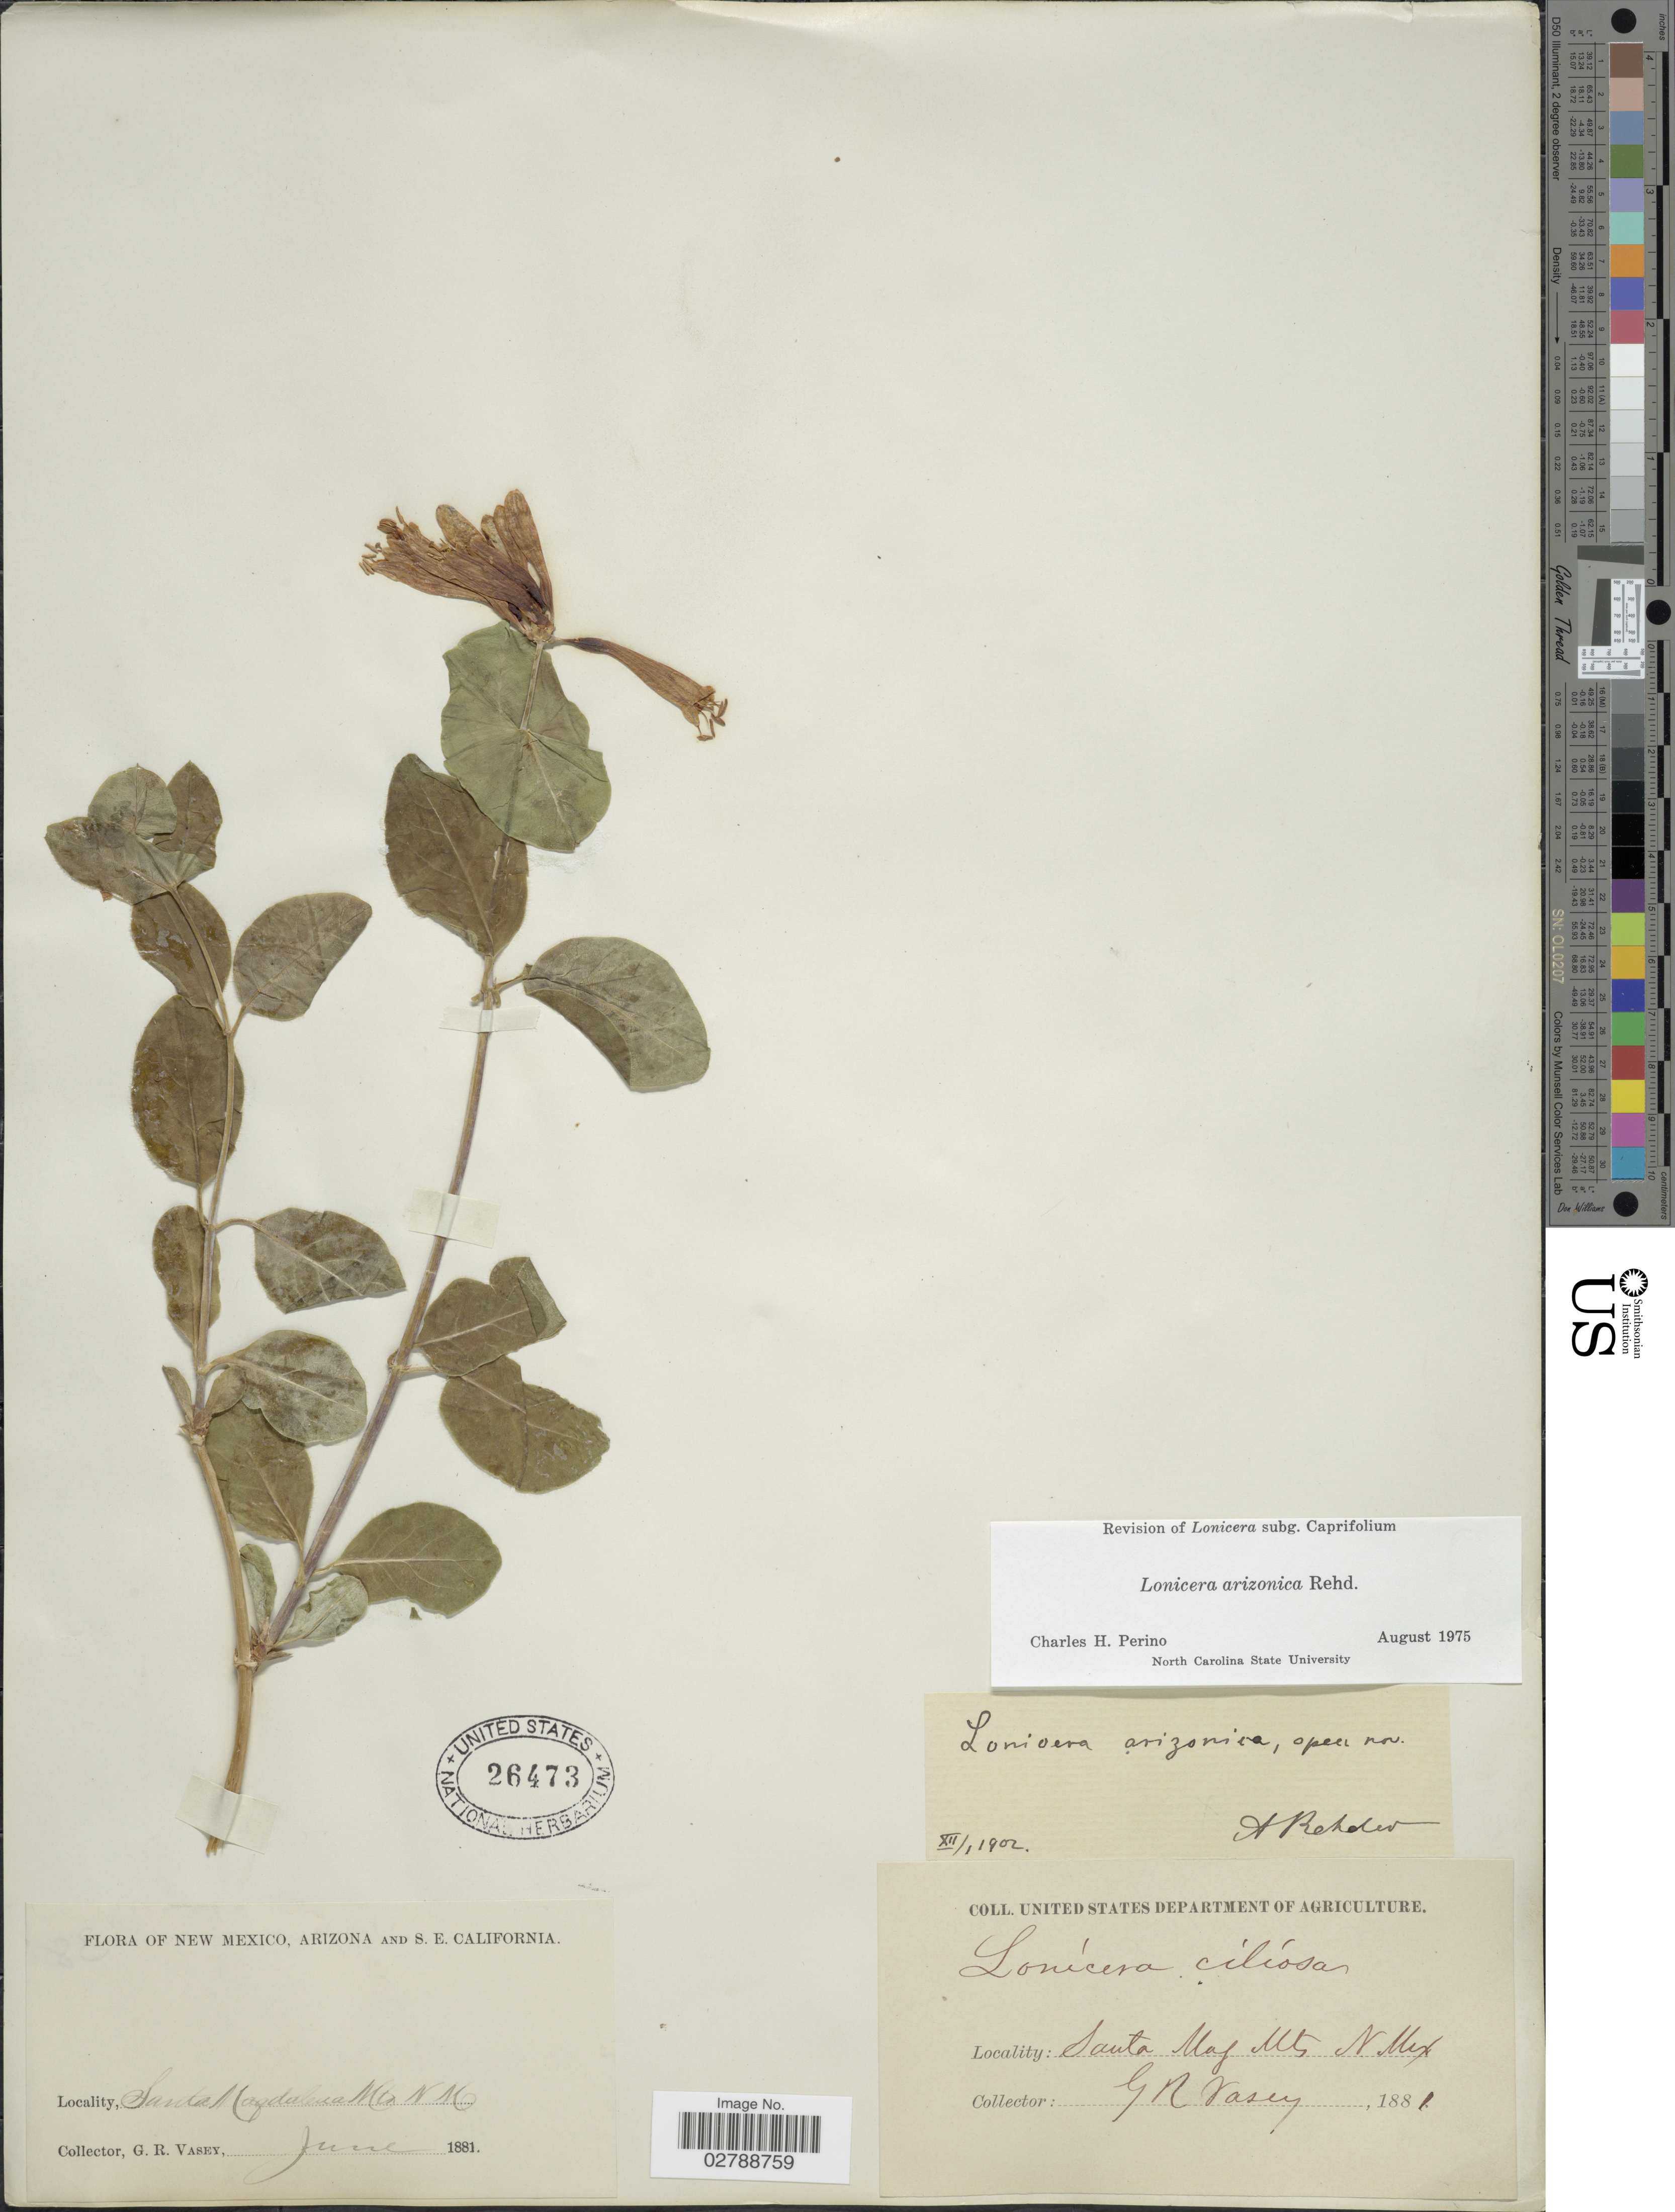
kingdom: Plantae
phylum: Tracheophyta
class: Magnoliopsida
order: Dipsacales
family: Caprifoliaceae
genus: Lonicera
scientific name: Lonicera arizonica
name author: Rehder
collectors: G. R. Vasey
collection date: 1881-06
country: United States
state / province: New Mexico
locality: Santa Magdalena Mts. N. Mex.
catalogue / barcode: US 26473